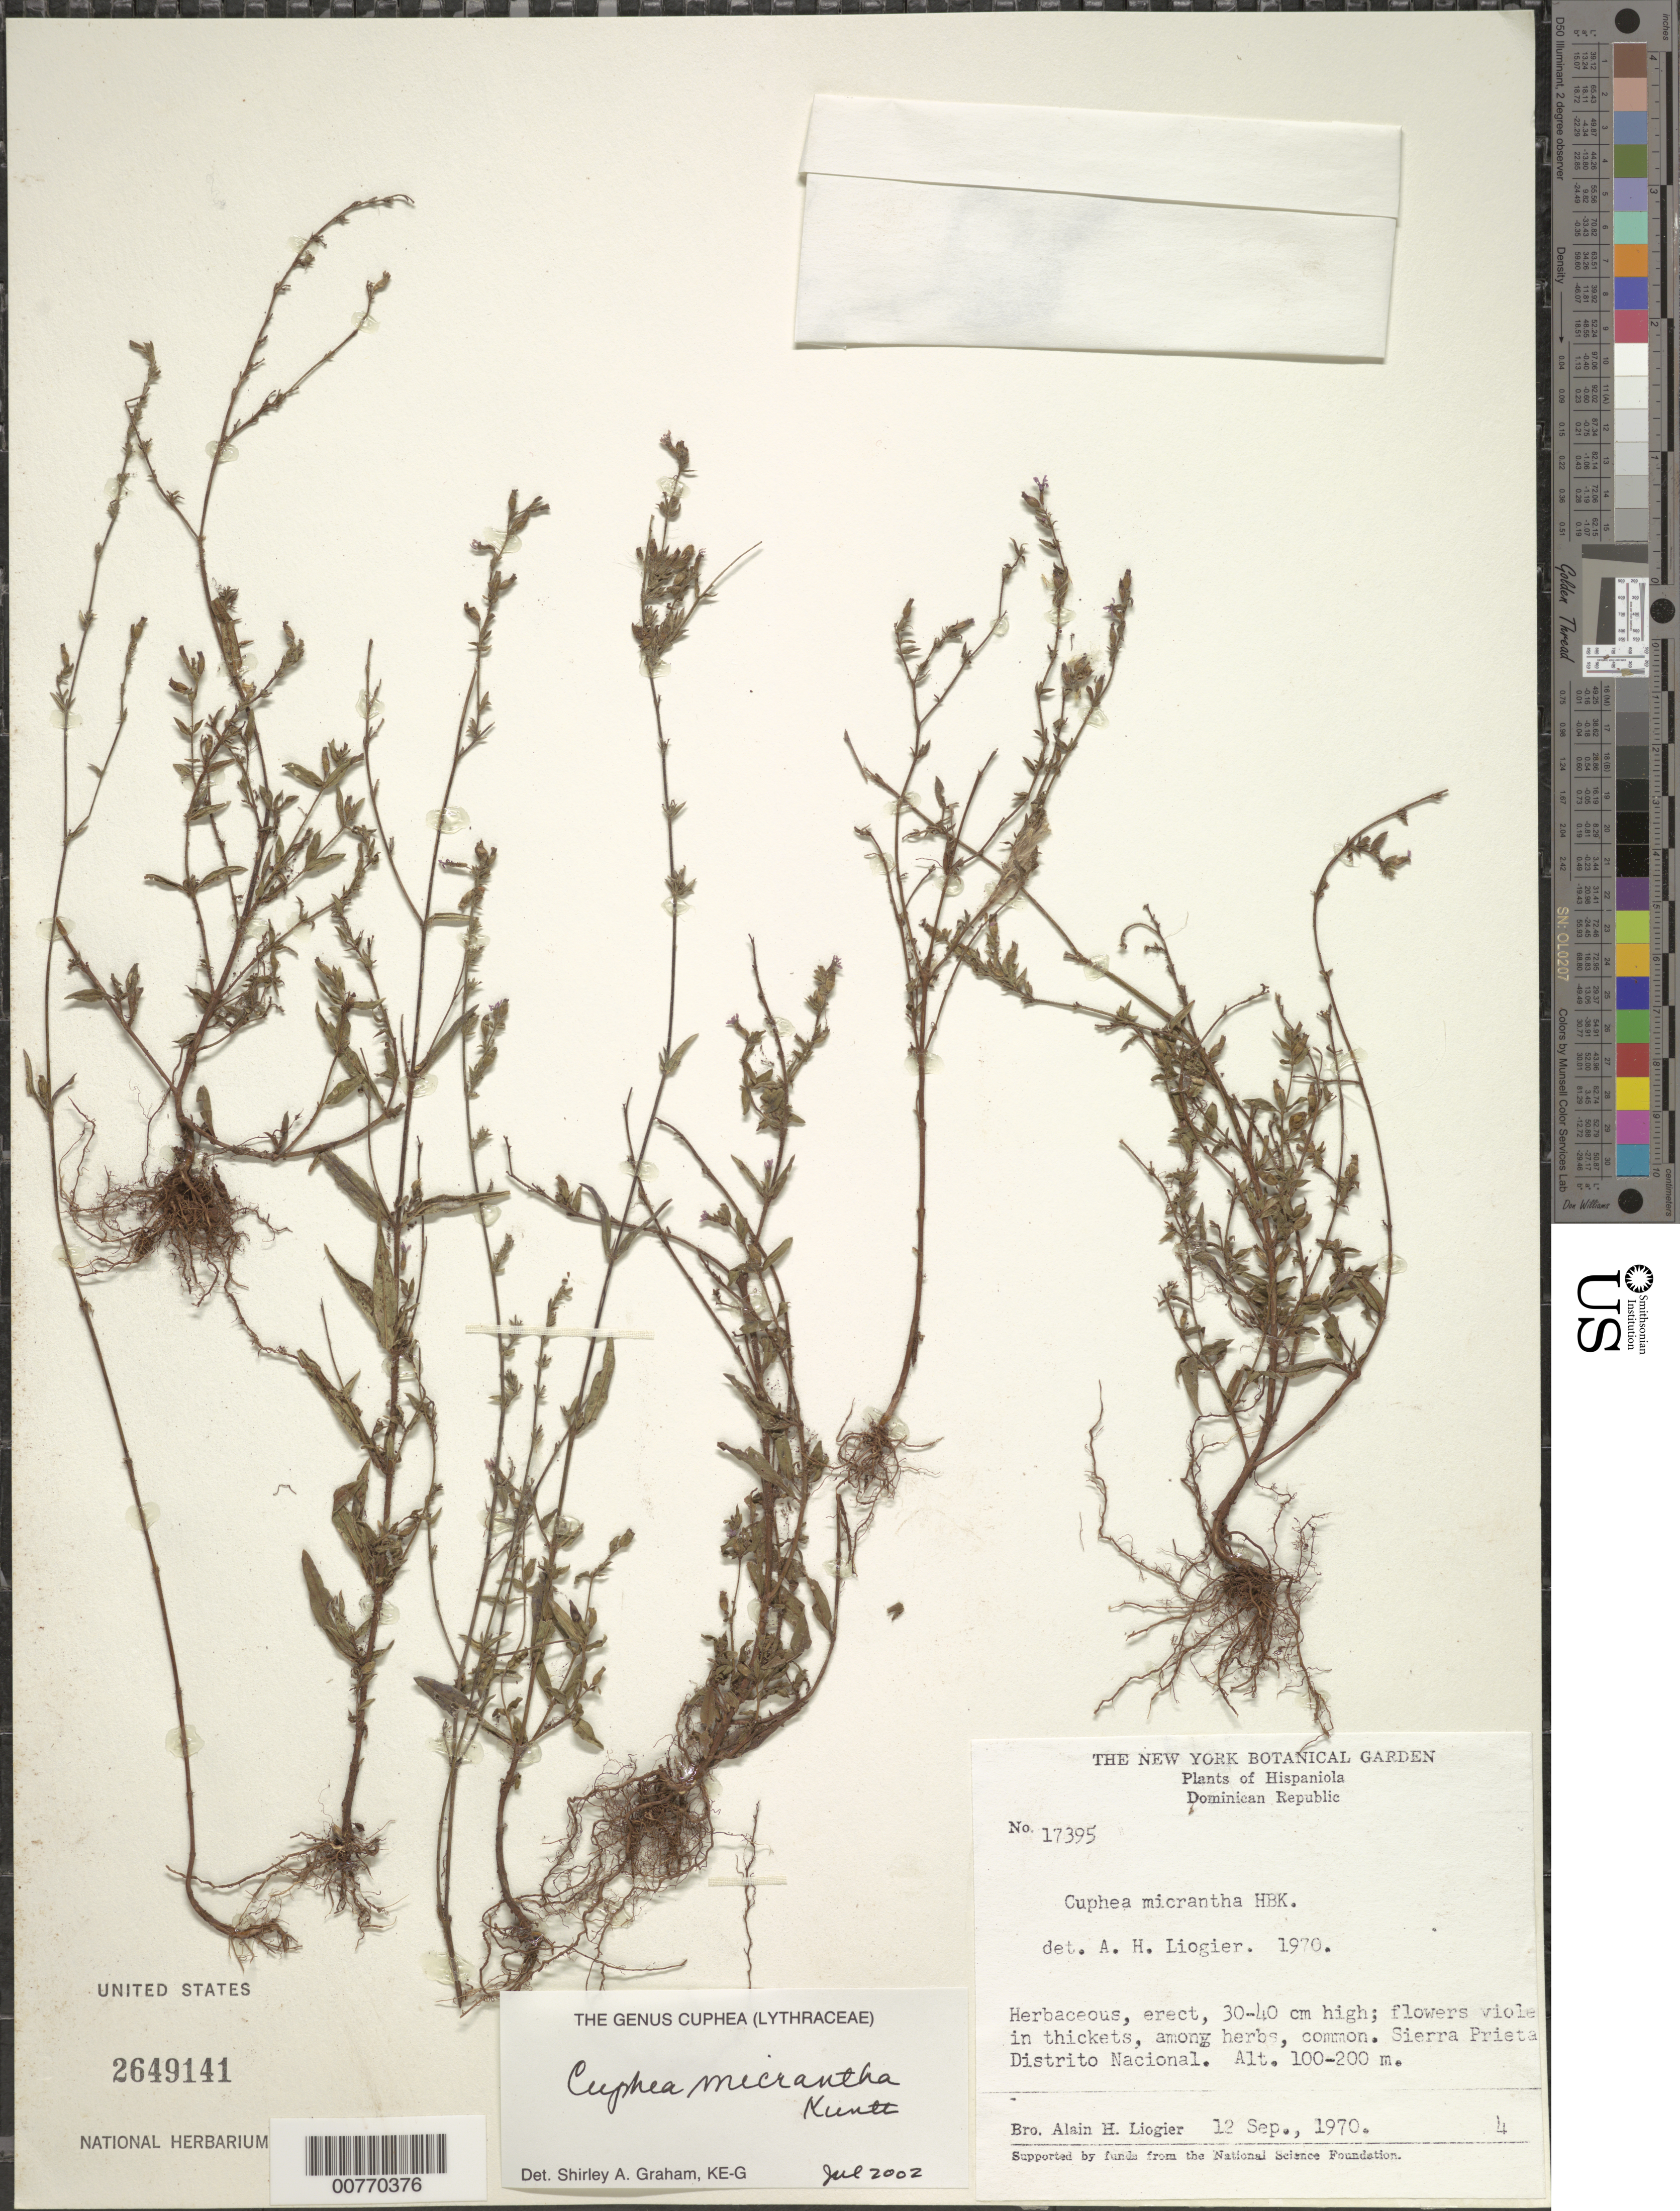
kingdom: Plantae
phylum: Tracheophyta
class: Magnoliopsida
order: Myrtales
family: Lythraceae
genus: Cuphea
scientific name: Cuphea micrantha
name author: Kunth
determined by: Graham, Shirley Ann Tousch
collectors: A. H. Liogier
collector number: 17395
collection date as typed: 12 Sep 1970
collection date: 1970-09-12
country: Dominican Republic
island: Hispaniola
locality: Sierra Prieta, Distrito Nacional.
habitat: In thickets, among herbs.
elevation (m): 100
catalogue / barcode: US 2649141